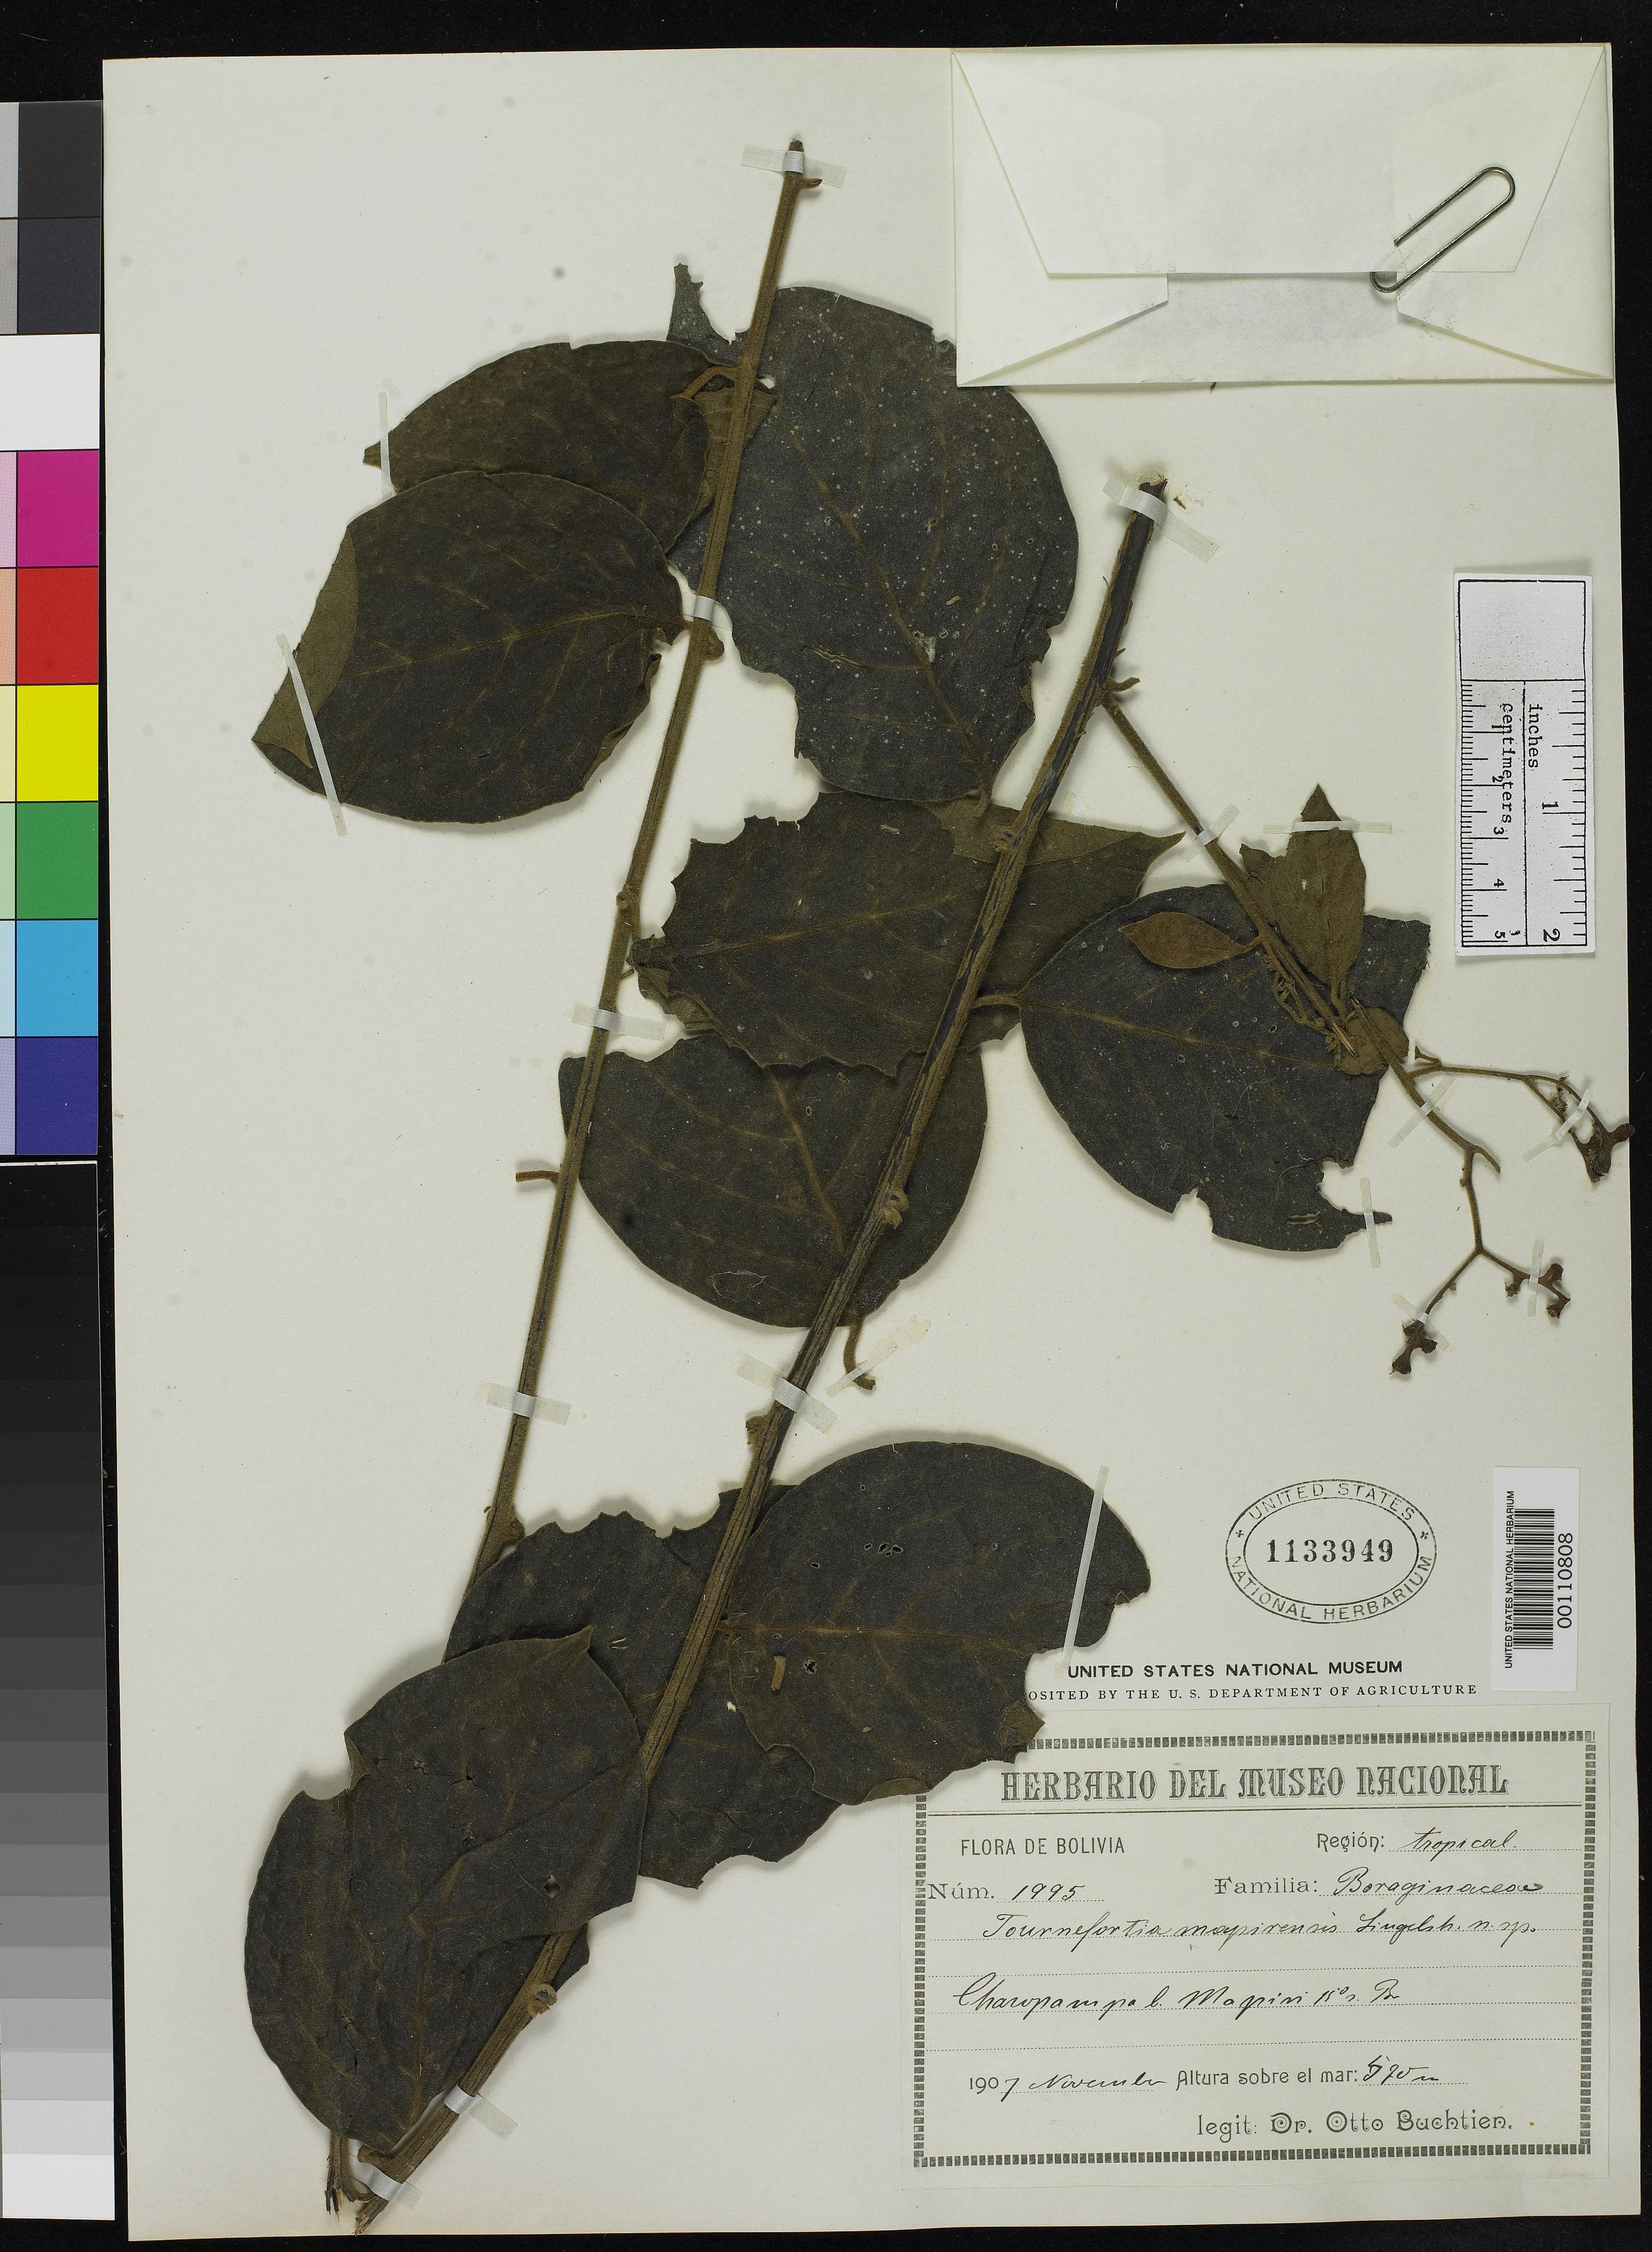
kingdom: Plantae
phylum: Tracheophyta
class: Magnoliopsida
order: Boraginales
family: Heliotropiaceae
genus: Tournefortia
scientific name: Tournefortia mapirensis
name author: Lingelsh.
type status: Isotype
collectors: O. Buchtien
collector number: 1995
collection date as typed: Nov 1907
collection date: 1907-11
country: Bolivia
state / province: La Paz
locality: Charopampa bei Mapiri.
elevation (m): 570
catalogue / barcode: US 1133949